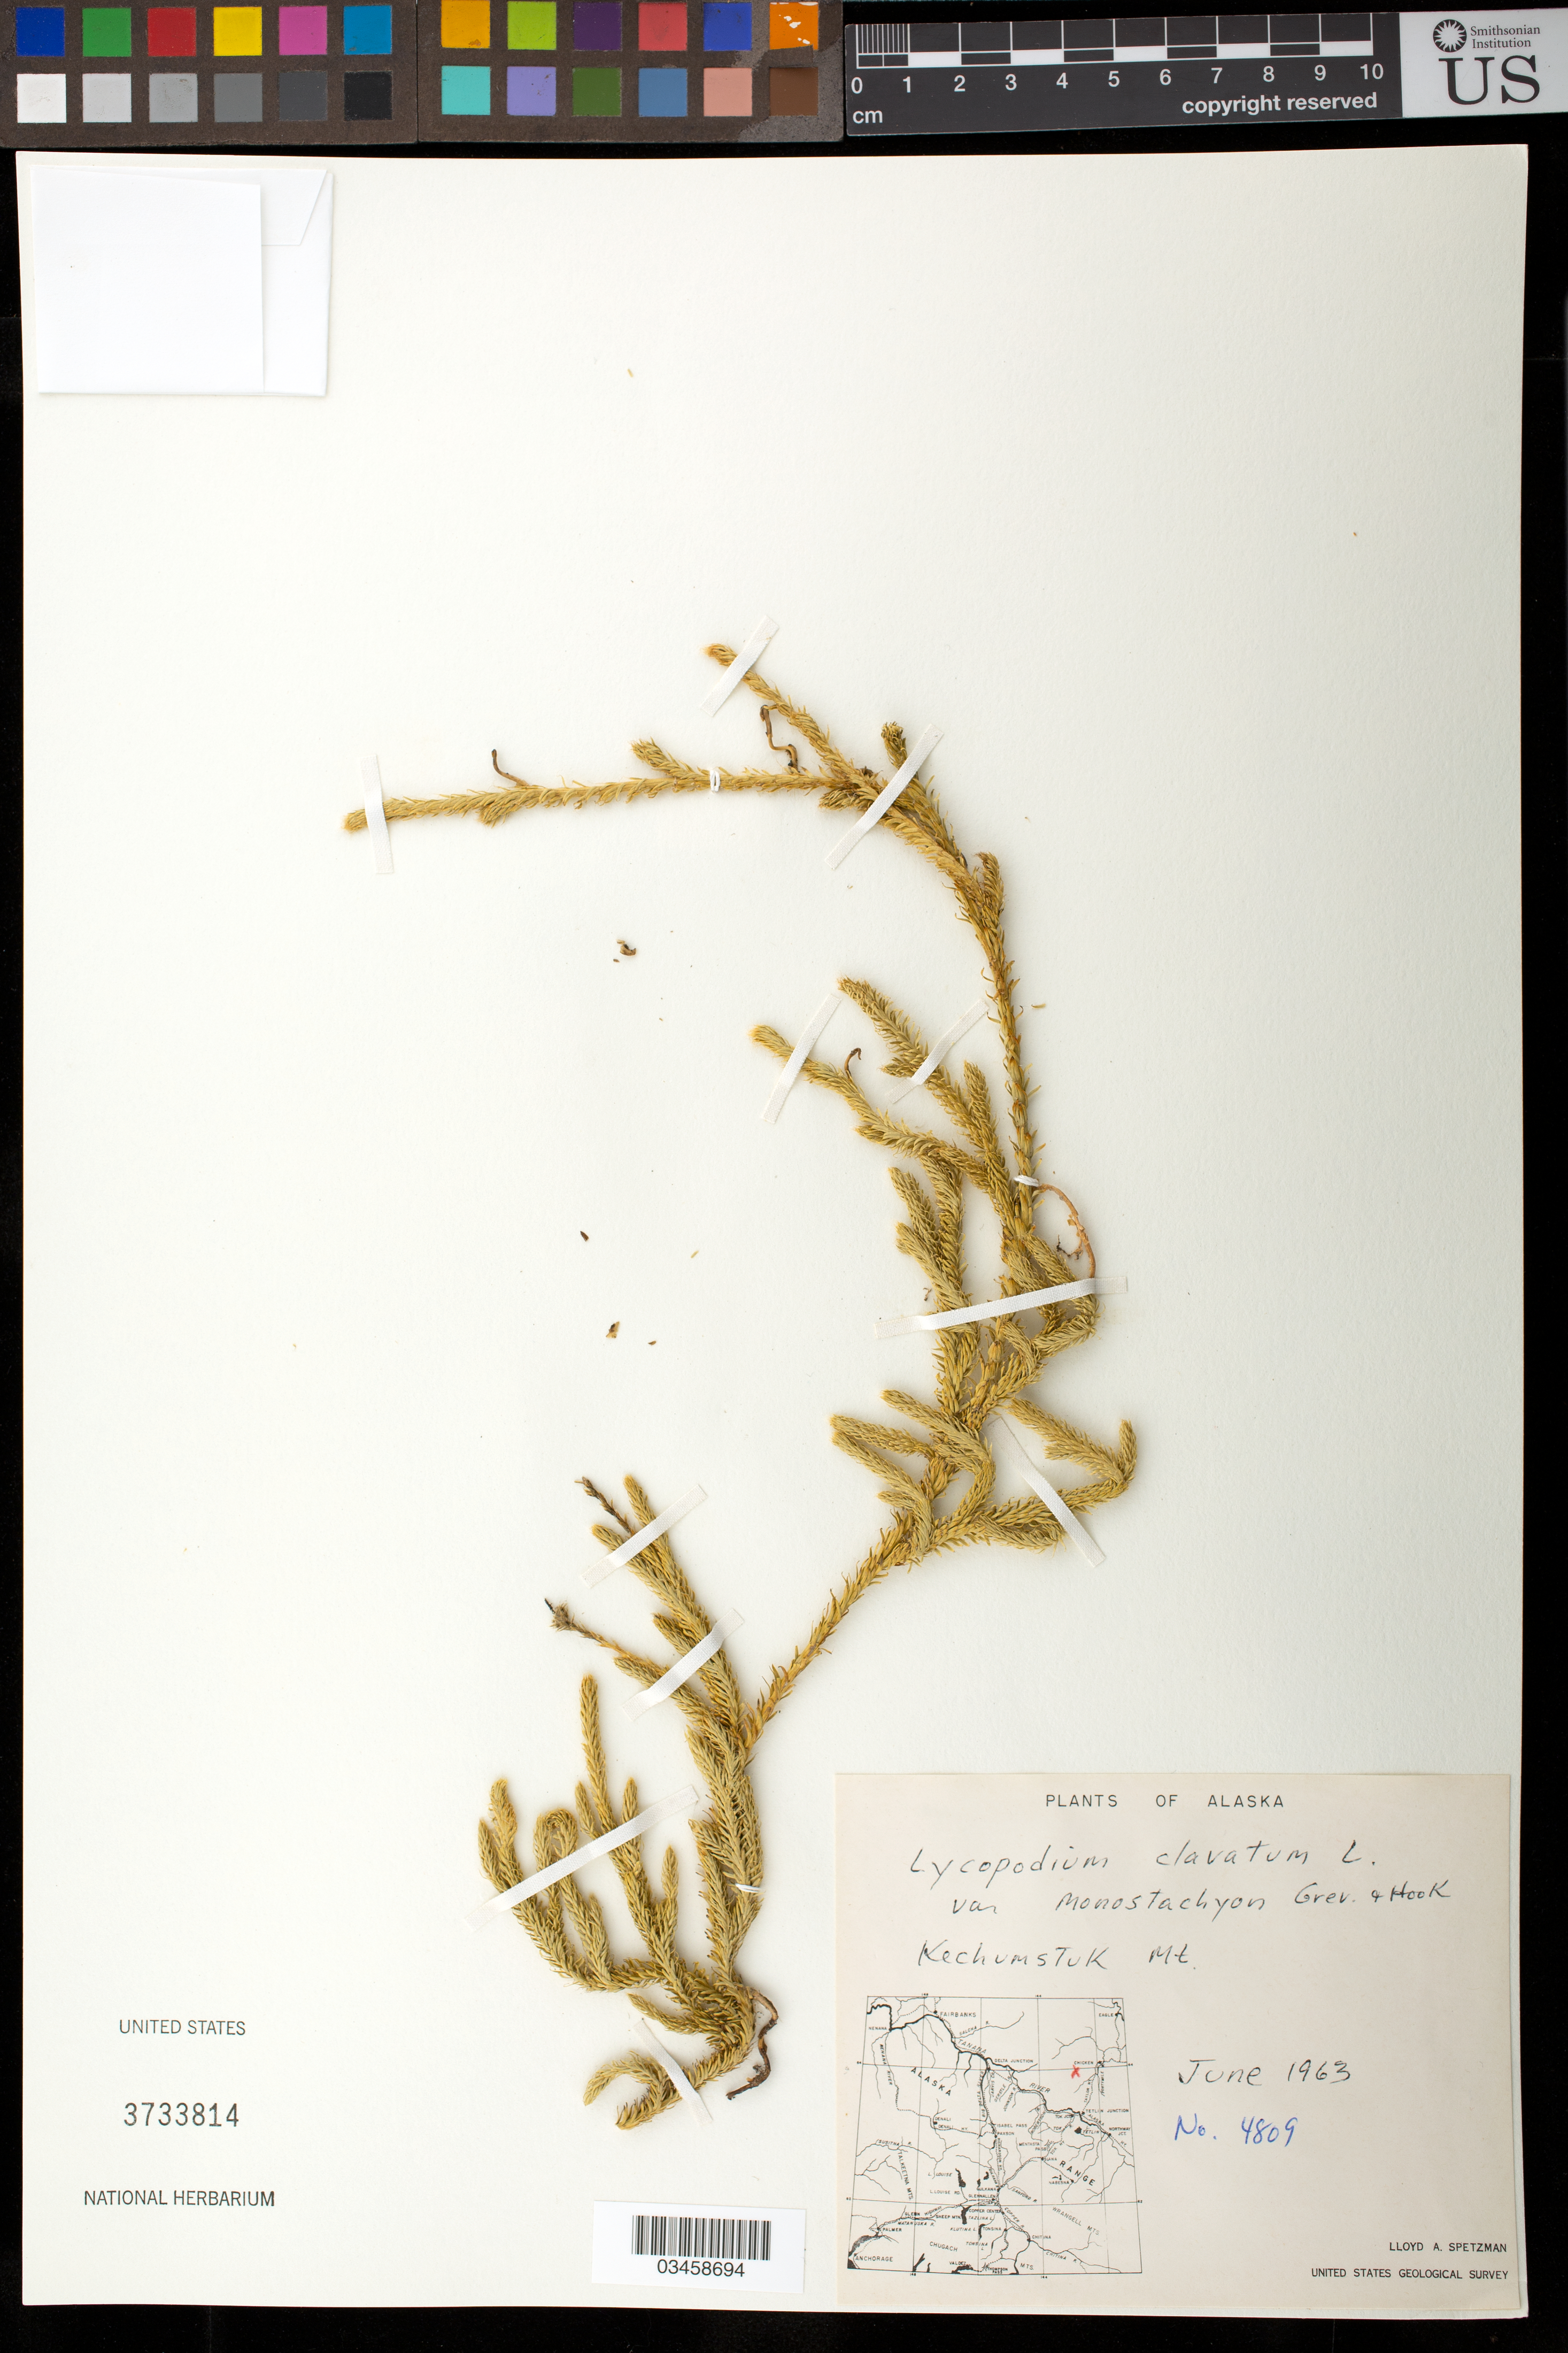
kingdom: Plantae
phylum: Tracheophyta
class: Lycopodiopsida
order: Lycopodiales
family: Lycopodiaceae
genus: Lycopodium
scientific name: Lycopodium clavatum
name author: L.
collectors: L. Spetzman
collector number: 4809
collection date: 1963-06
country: United States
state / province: Alaska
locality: Kechumstuk Mt.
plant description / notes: OR # 231032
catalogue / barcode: US 3733814